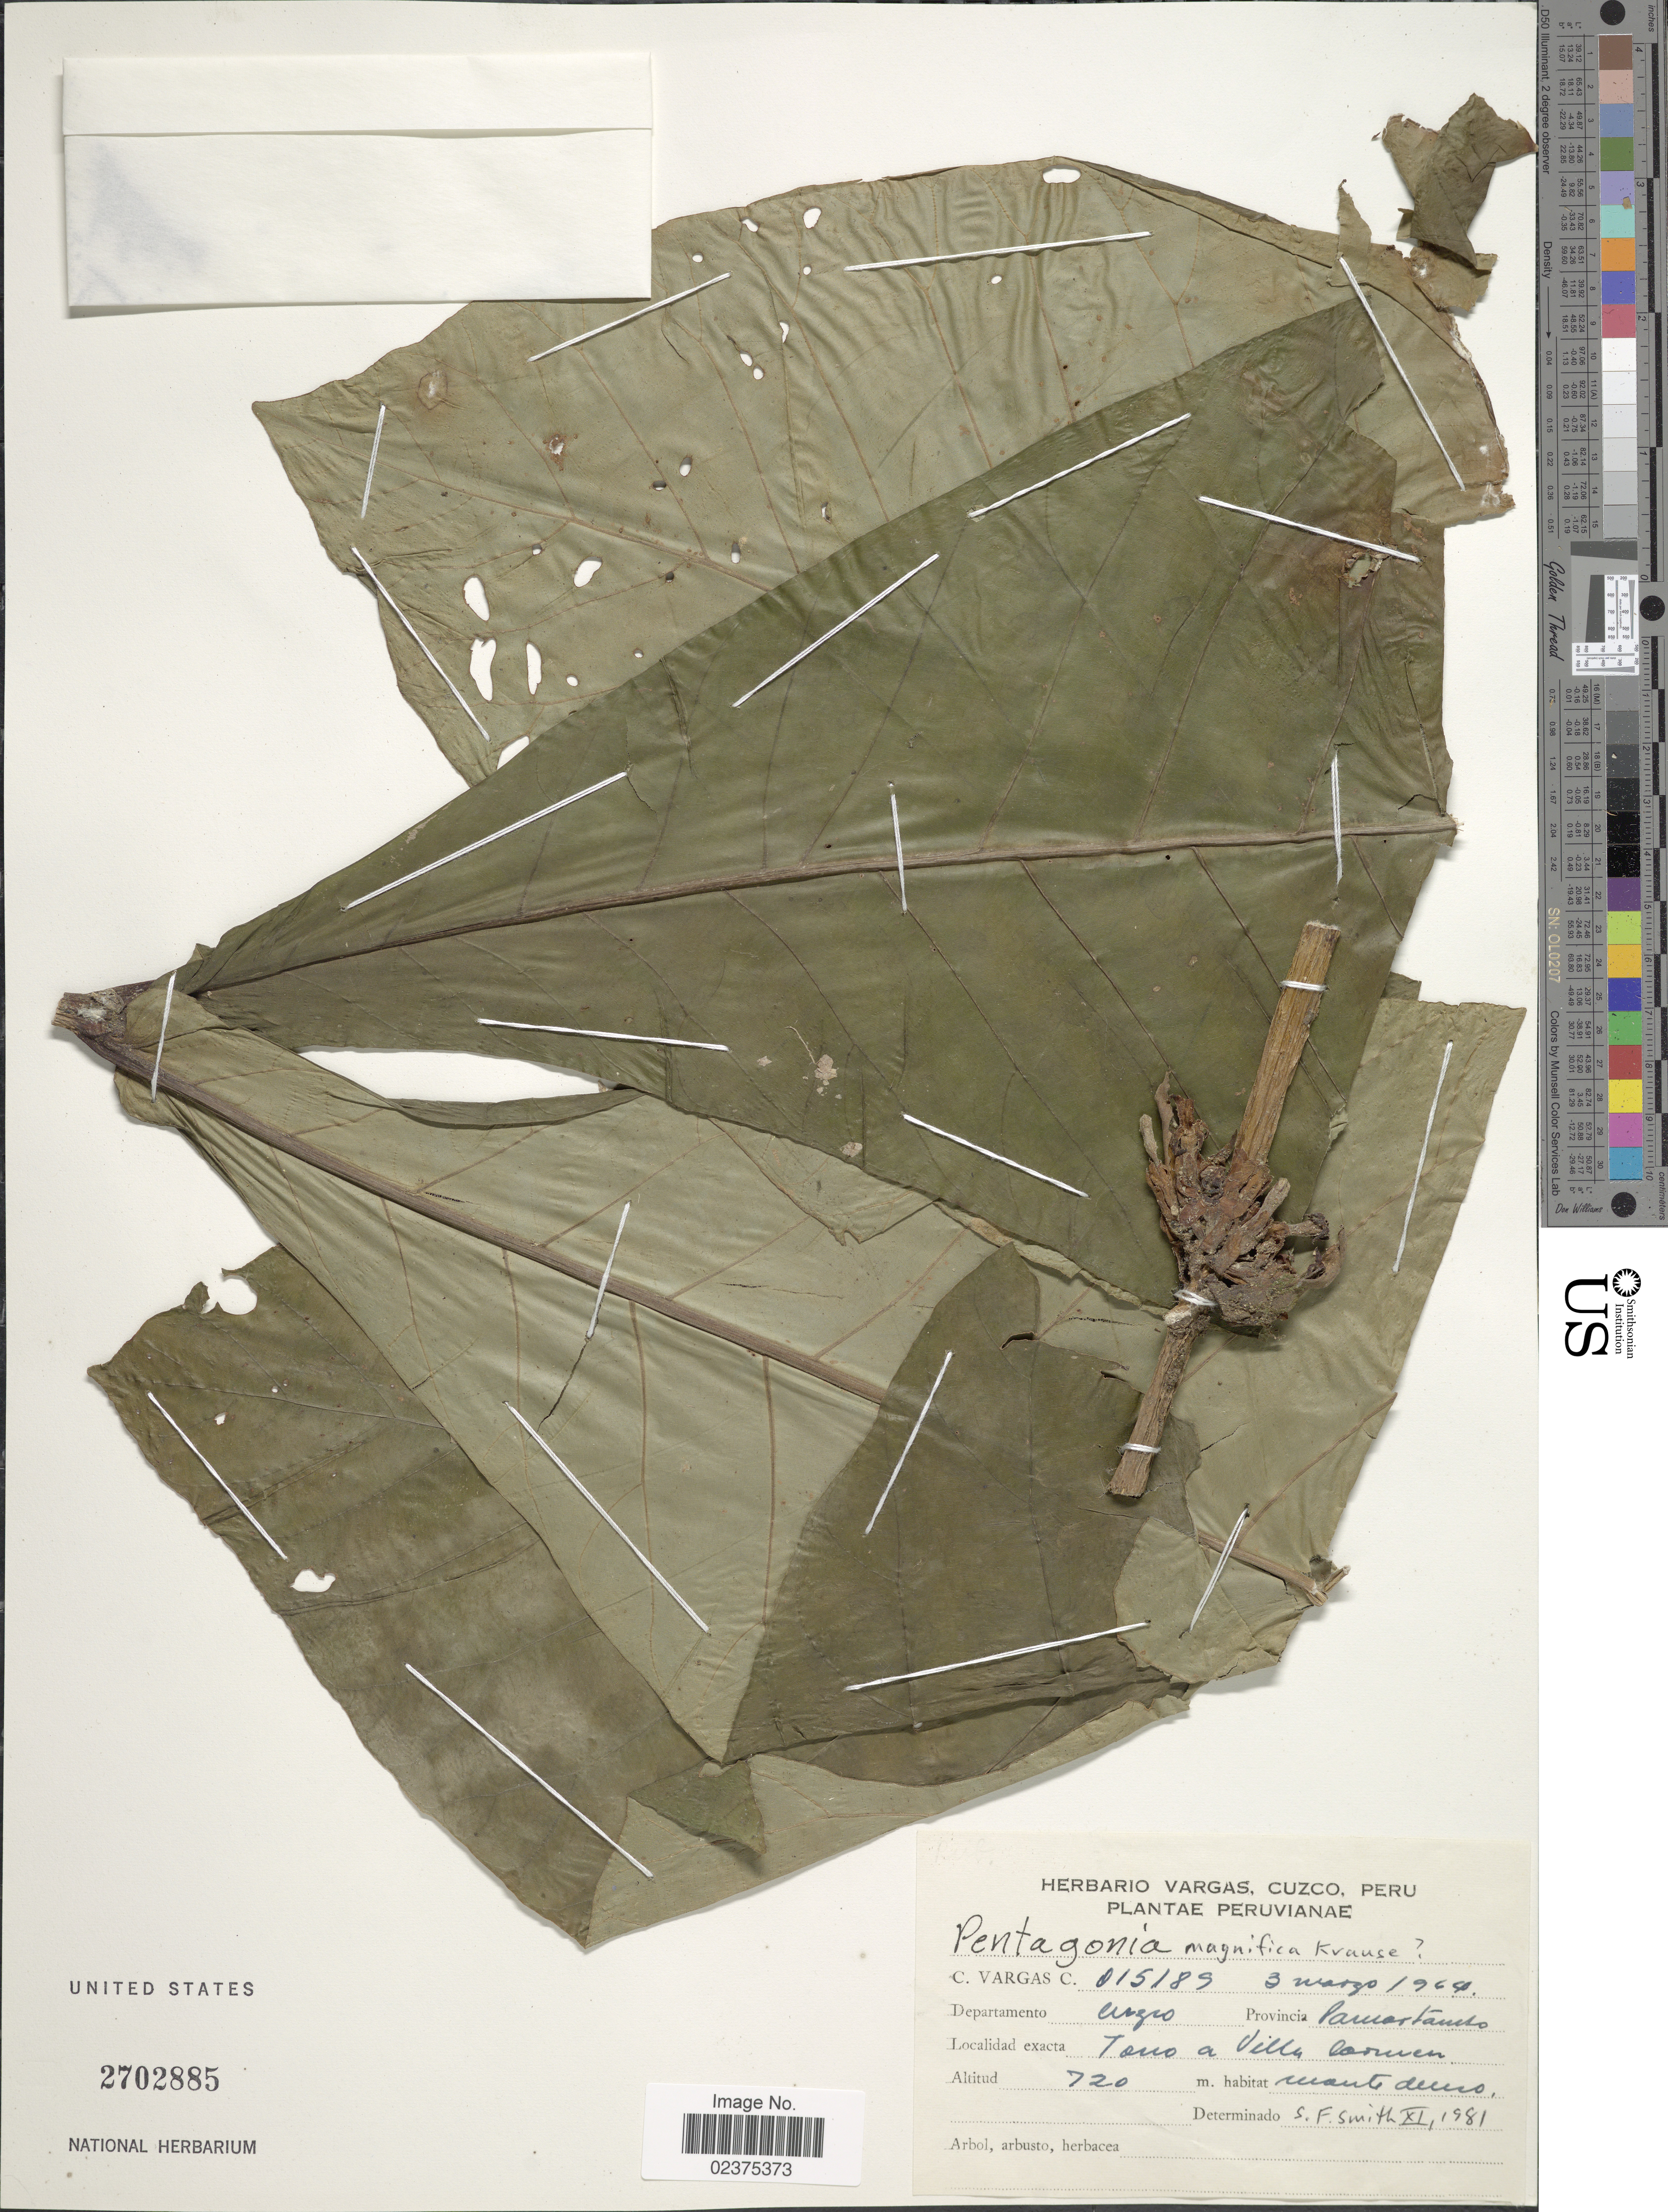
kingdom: Plantae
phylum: Tracheophyta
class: Magnoliopsida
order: Gentianales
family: Rubiaceae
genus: Pentagonia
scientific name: Pentagonia magnifica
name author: K. Krause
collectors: C. Vargas Calderón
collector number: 015189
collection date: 1964-03-03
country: Peru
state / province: Cusco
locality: Departamento Cuzco, Provincia Paucartambo. Tono a Villa Carmen.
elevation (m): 720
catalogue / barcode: US 2702885